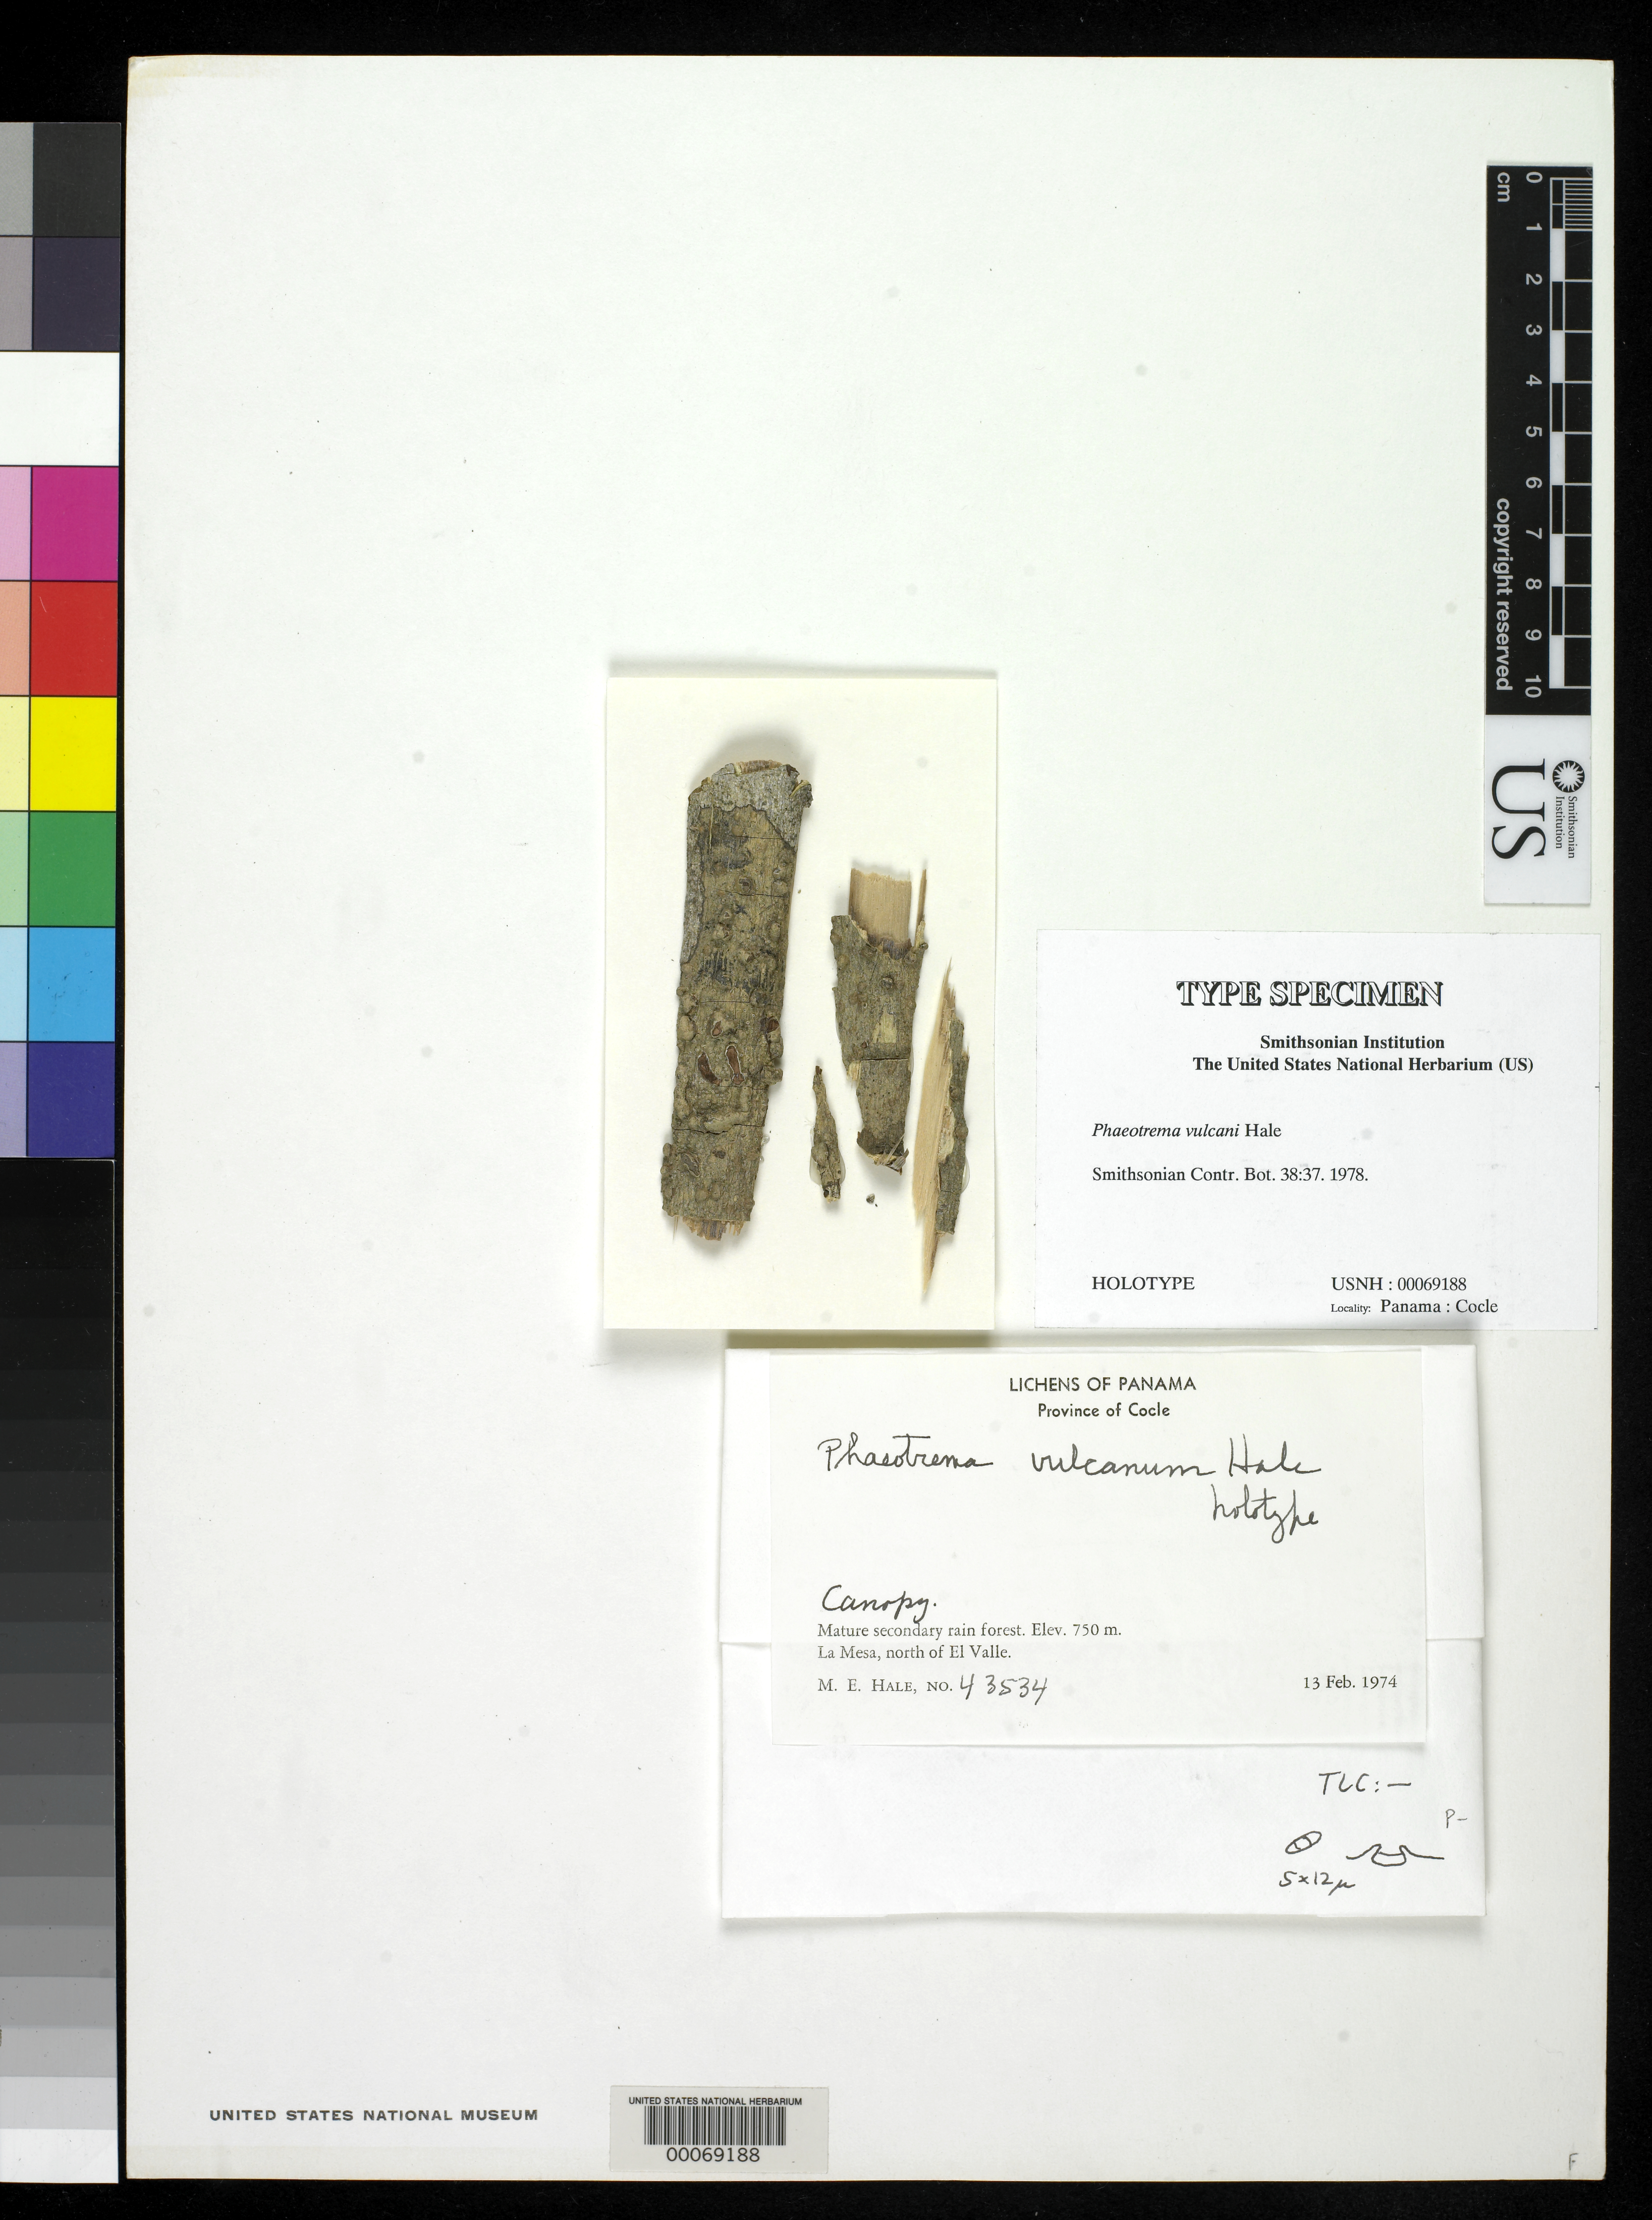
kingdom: Fungi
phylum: Ascomycota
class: Lecanoromycetes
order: Ostropales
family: Graphidaceae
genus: Phaeotrema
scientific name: Phaeotrema vulcani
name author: Hale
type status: Holotype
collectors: M. Hale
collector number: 43534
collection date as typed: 13 Feb 1974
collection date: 1974-02-13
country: Panama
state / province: Coclé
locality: La Mesa, N of el Valle.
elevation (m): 750